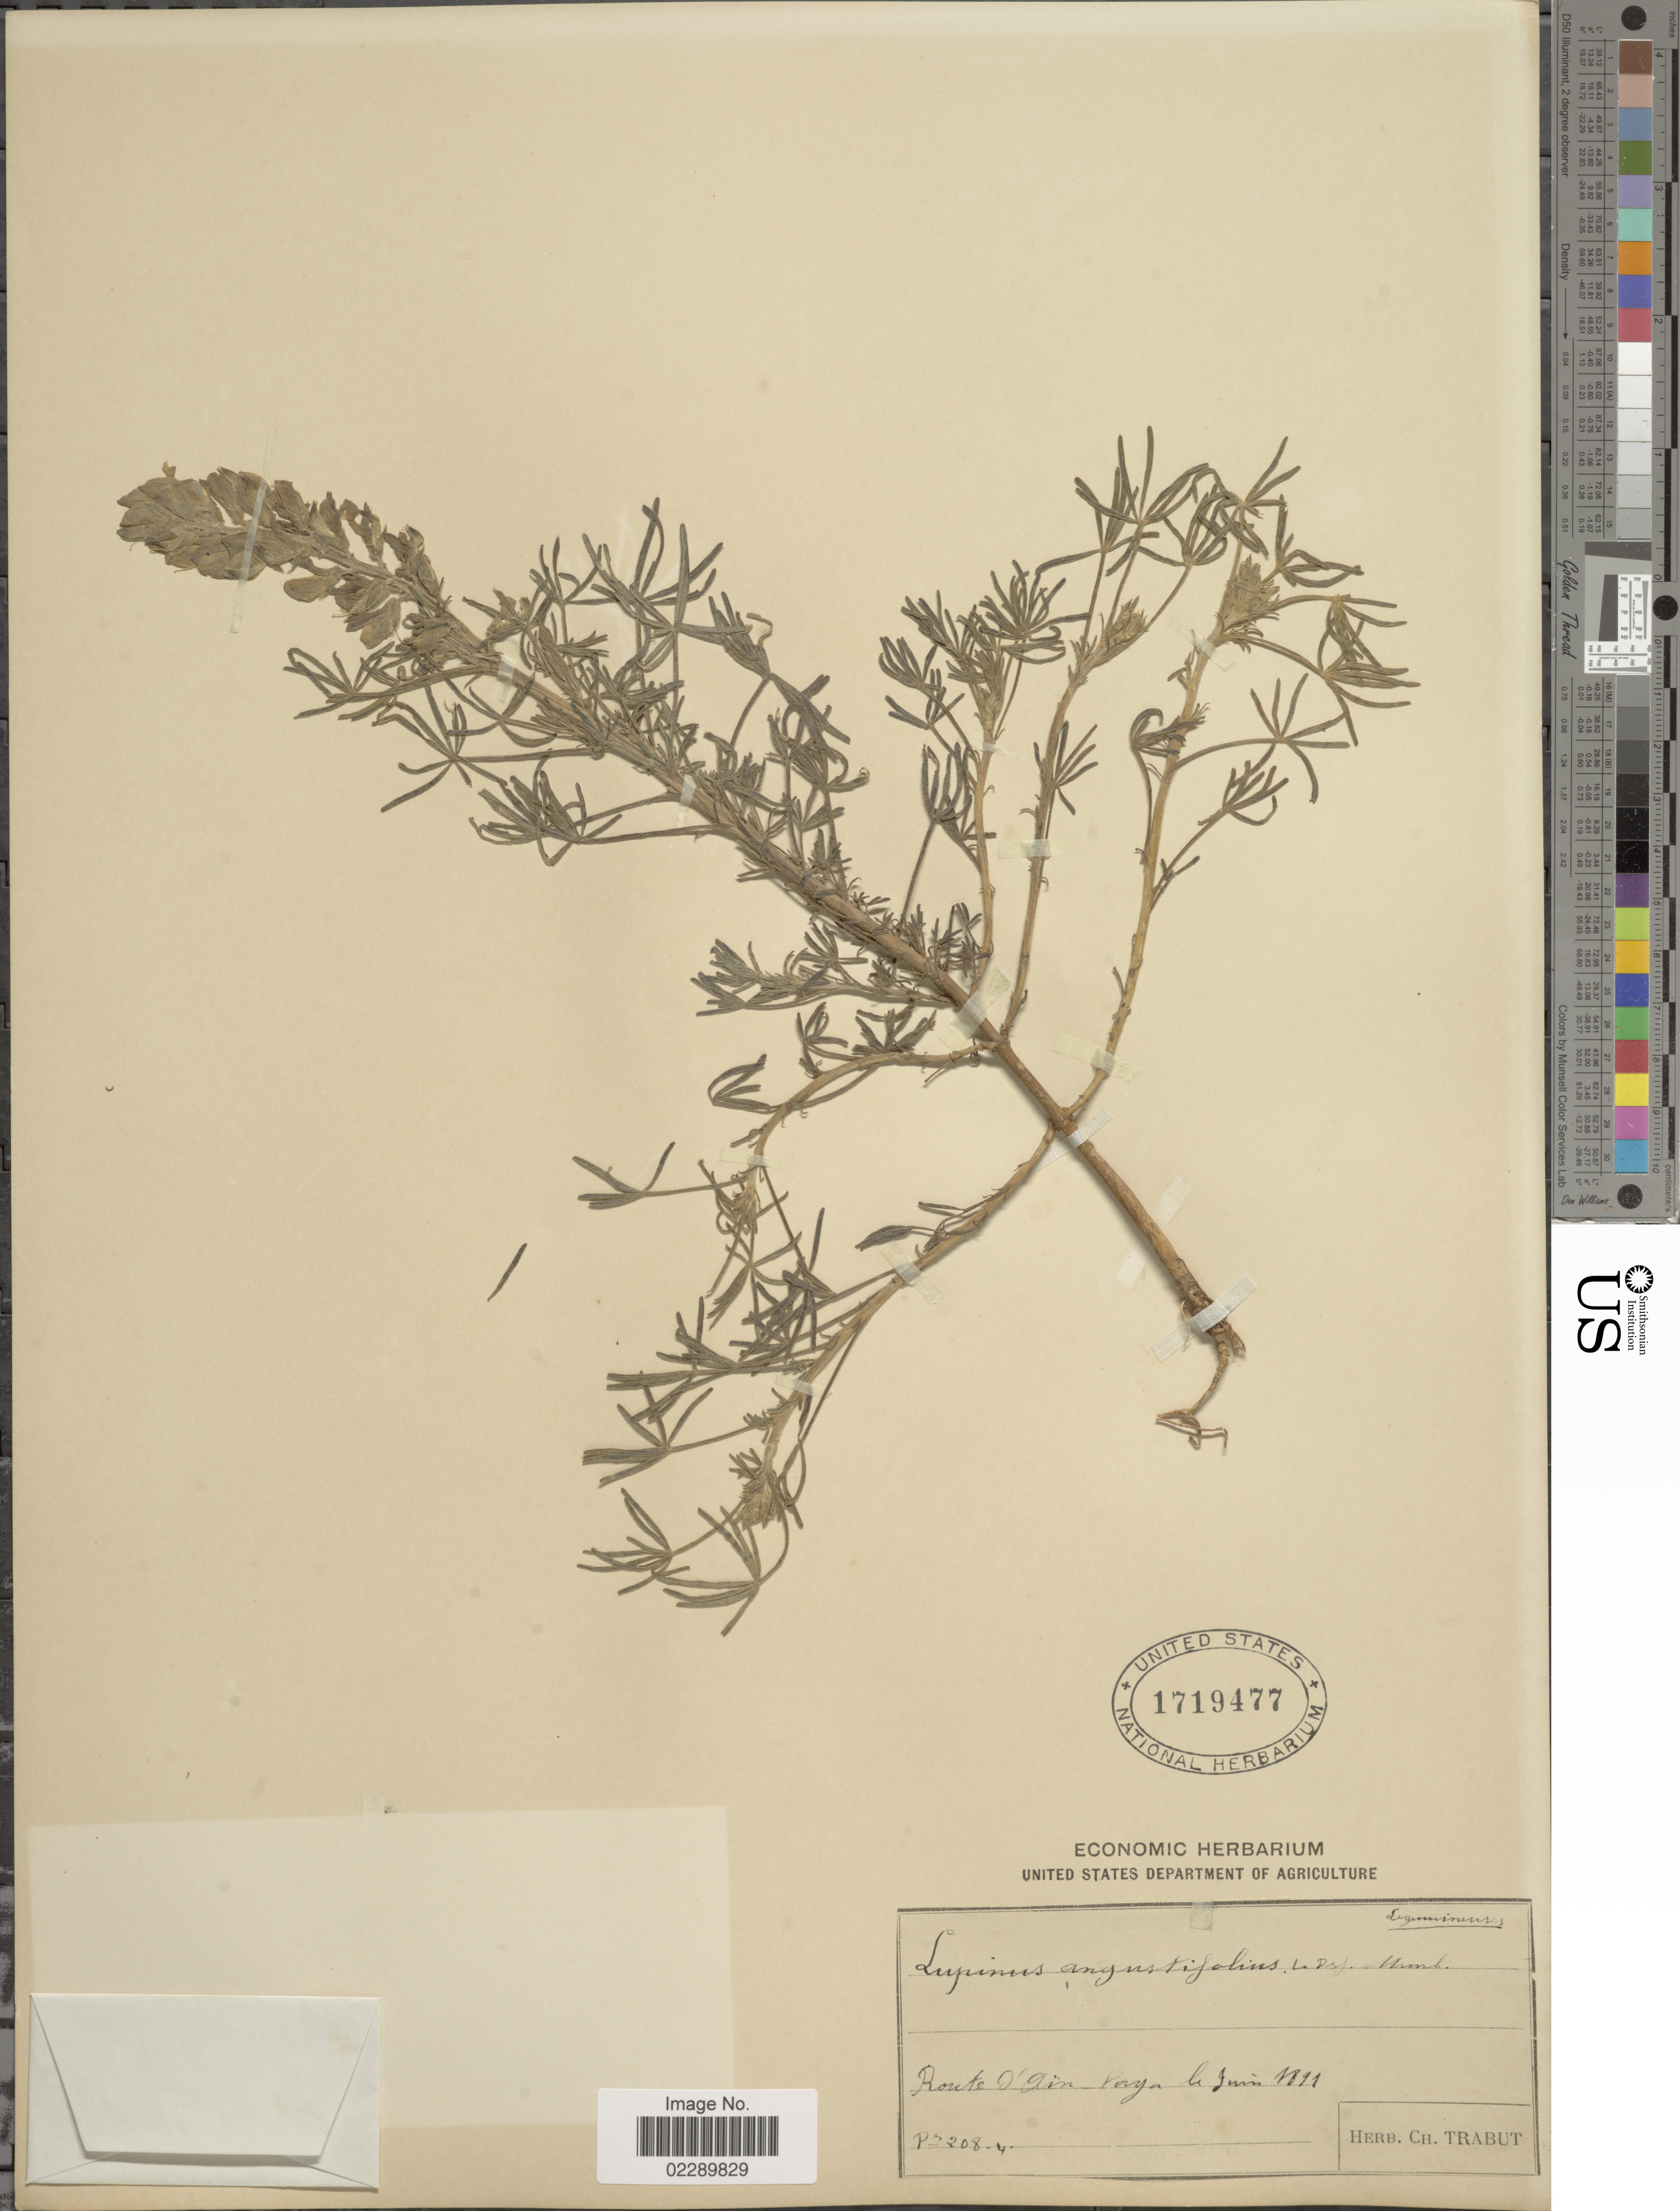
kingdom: Plantae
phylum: Tracheophyta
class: Magnoliopsida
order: Fabales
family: Fabaceae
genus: Lupinus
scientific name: Lupinus angustifolius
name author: L.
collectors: Ex herb. Ch. Trabut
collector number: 208-4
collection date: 1891-06-06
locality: Route d'Ain Vorga [interpreted]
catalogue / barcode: US 1719477